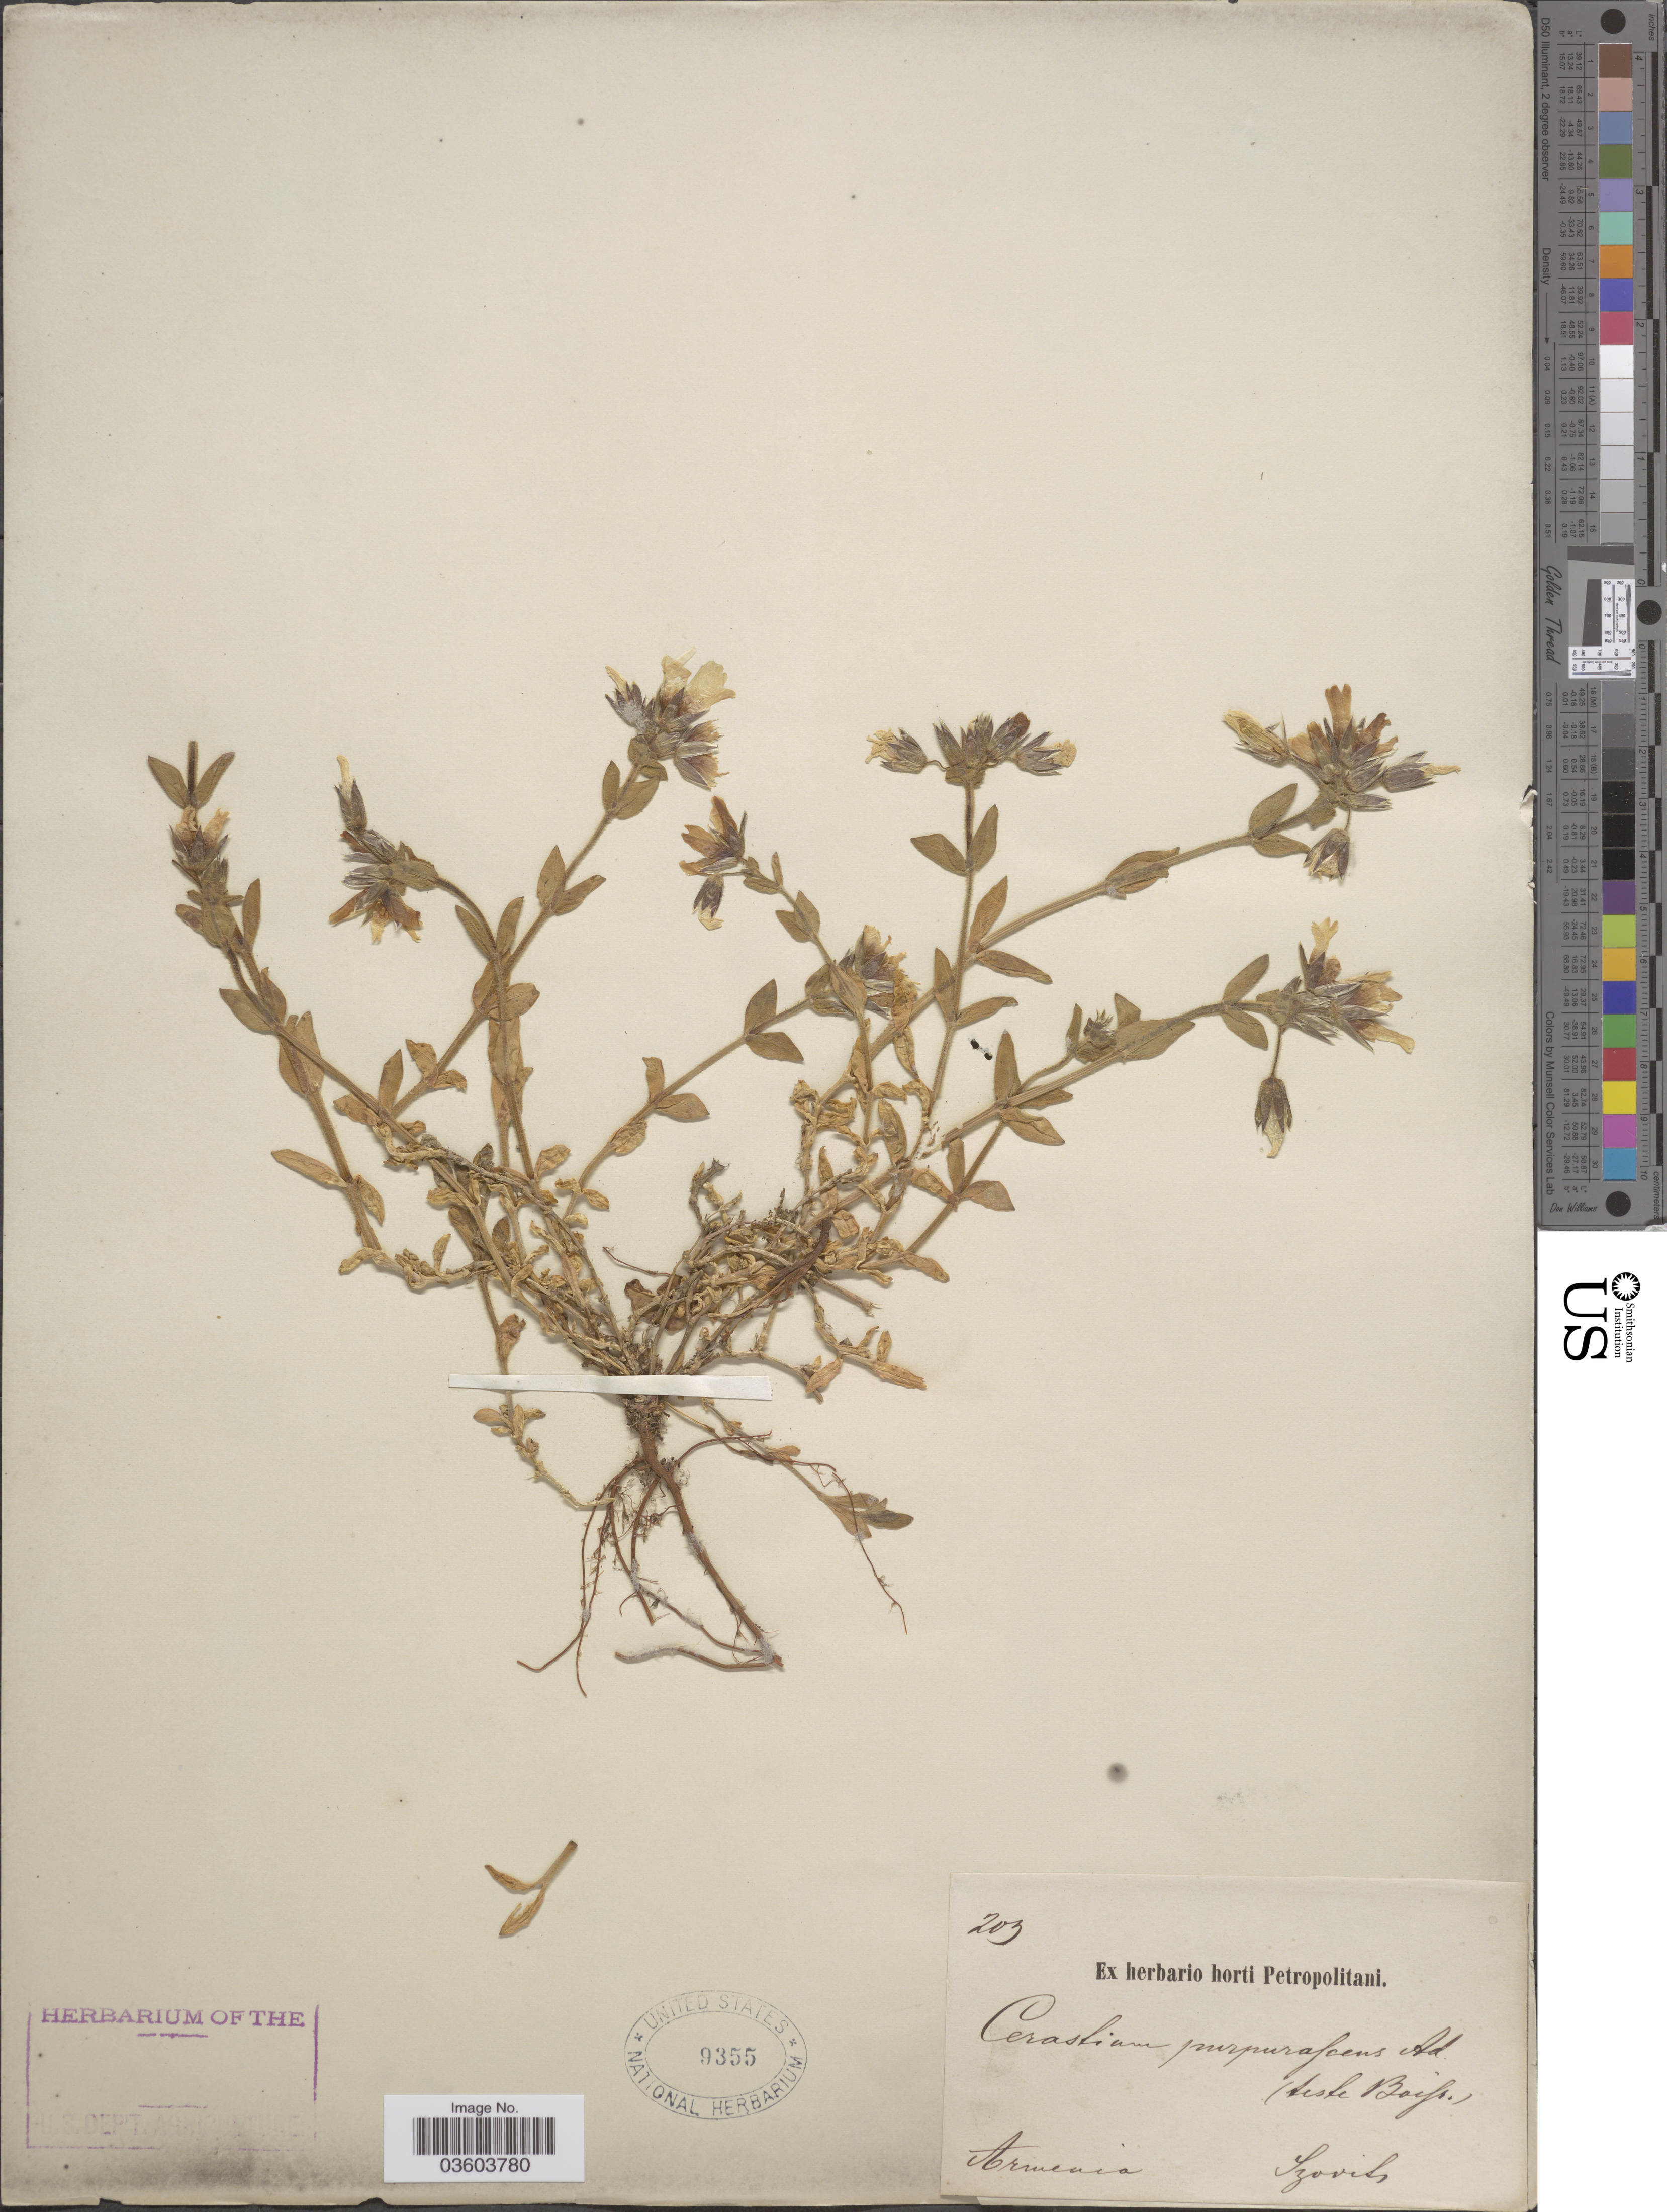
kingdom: Plantae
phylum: Tracheophyta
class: Magnoliopsida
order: Caryophyllales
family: Caryophyllaceae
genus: Cerastium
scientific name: Cerastium purpurascens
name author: Adams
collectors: Szovits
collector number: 203*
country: Armenia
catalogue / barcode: US 9355